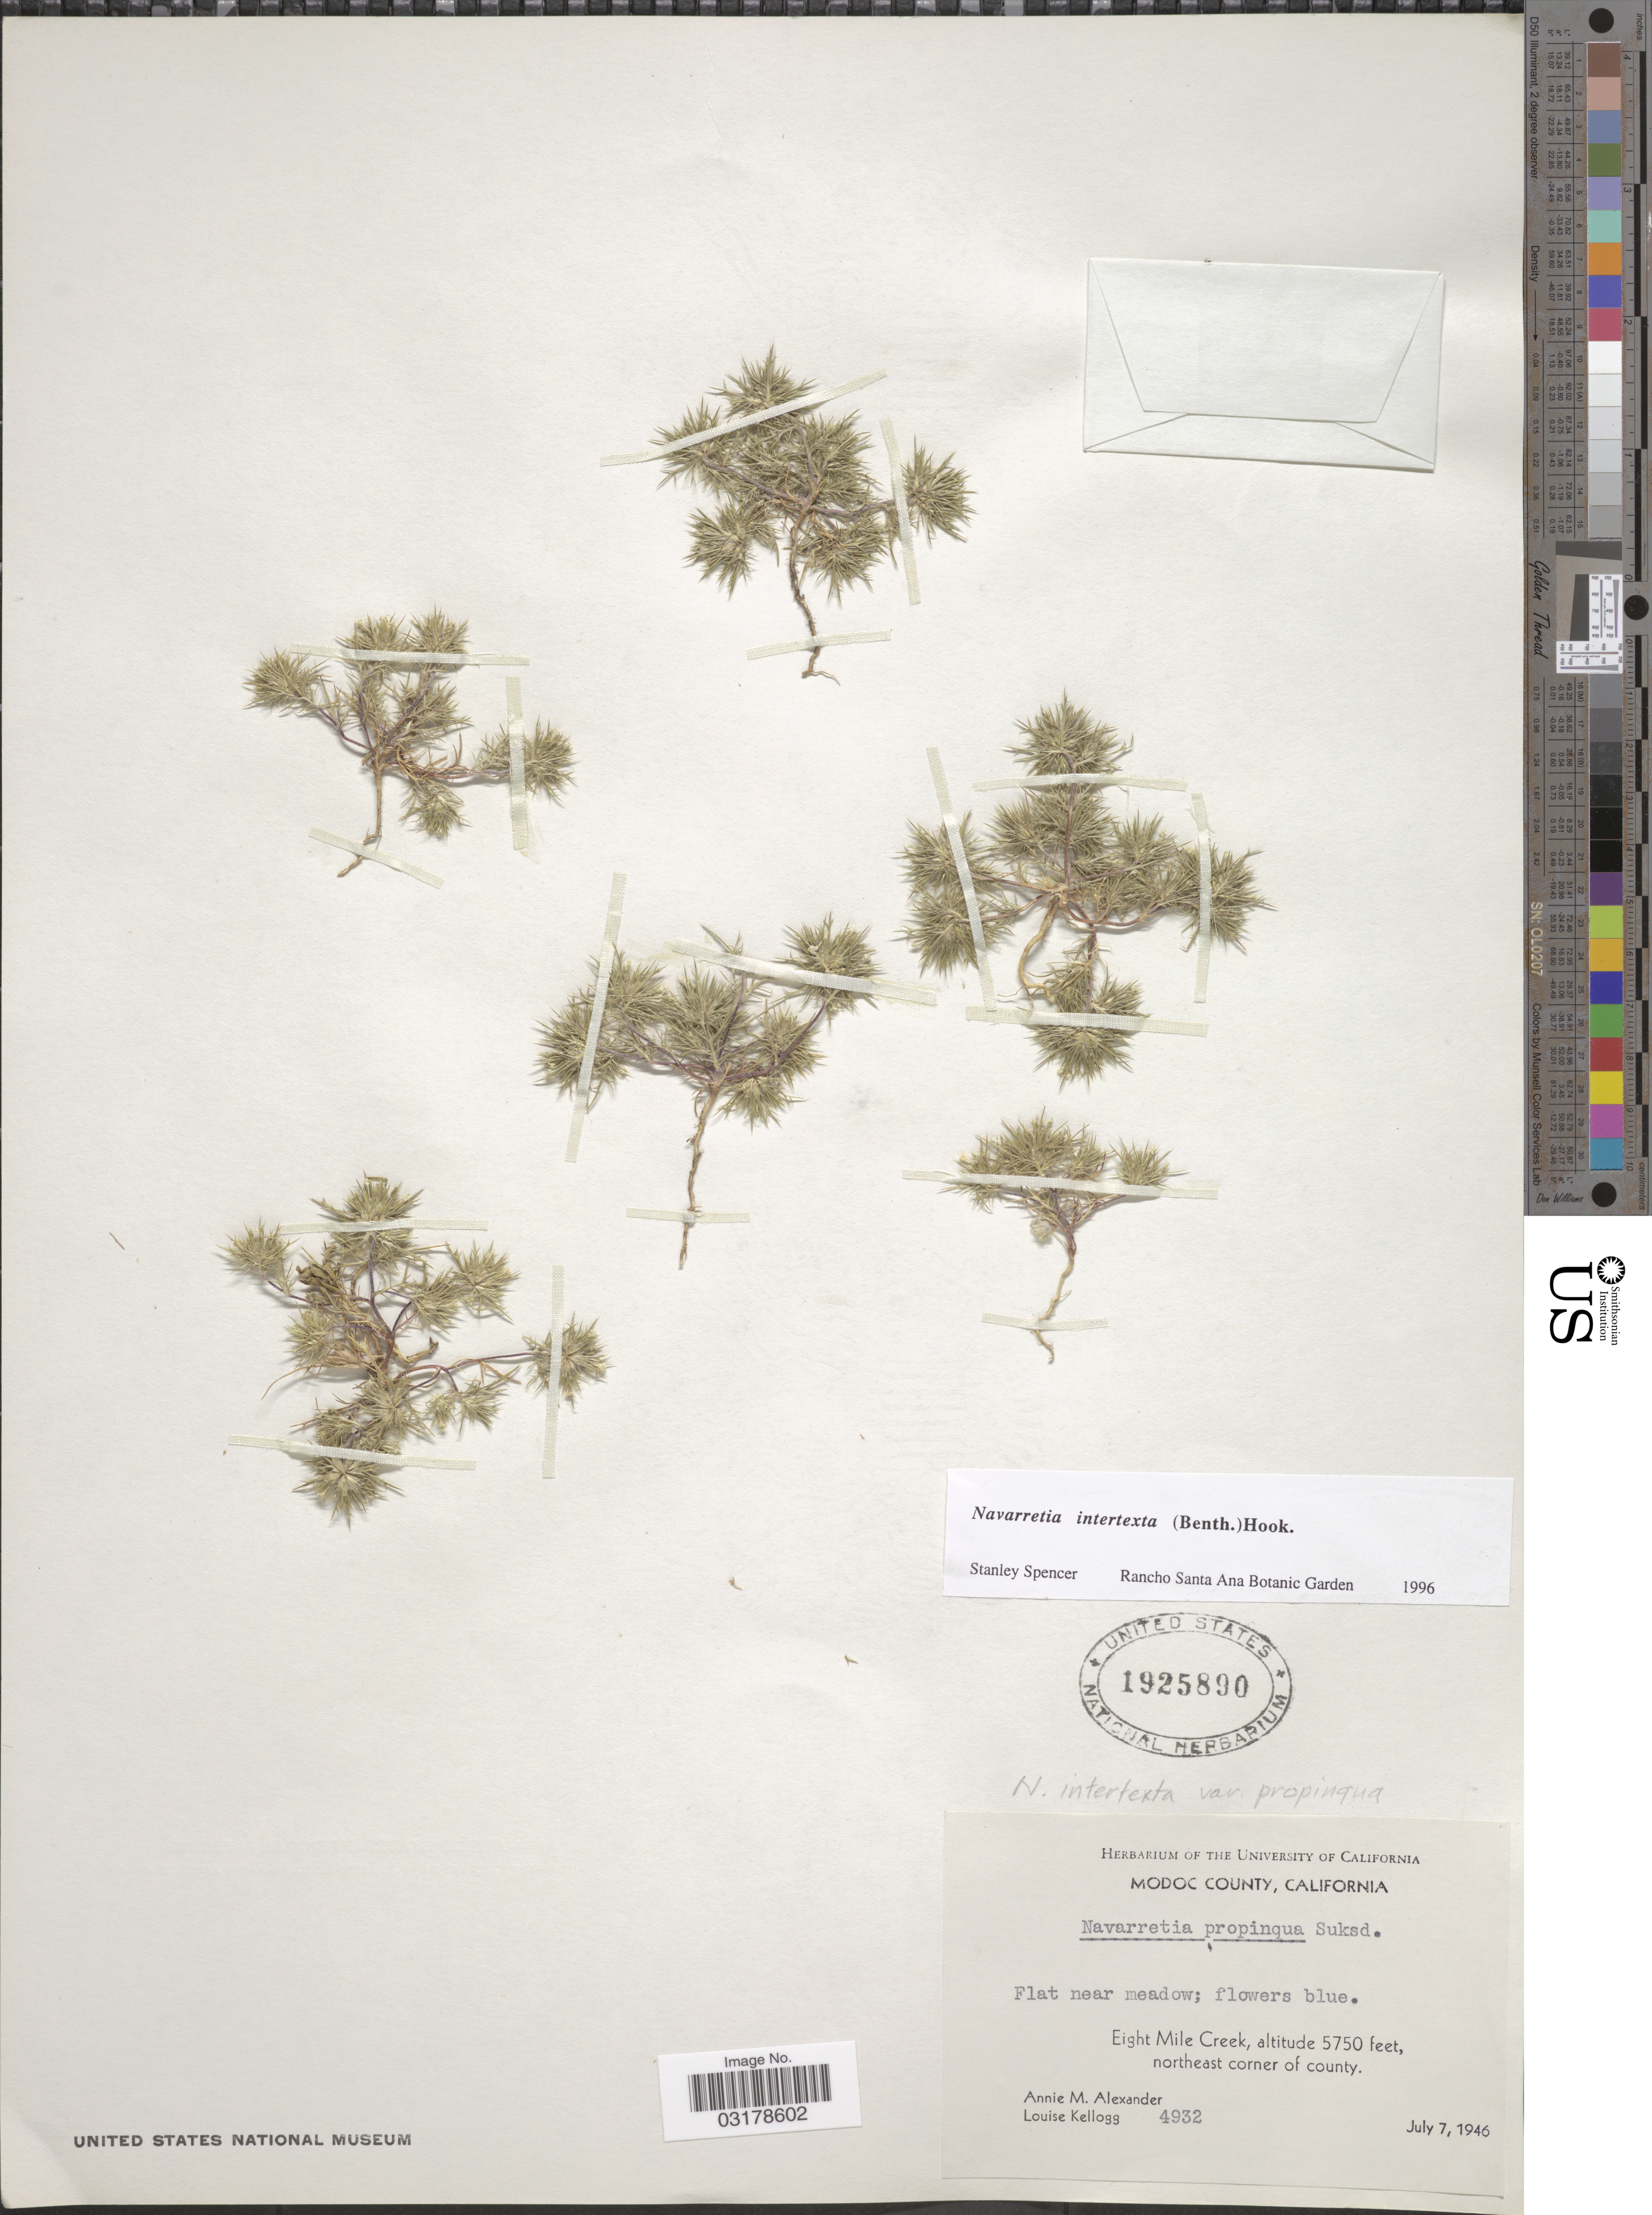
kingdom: Plantae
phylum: Tracheophyta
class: Magnoliopsida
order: Ericales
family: Polemoniaceae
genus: Navarretia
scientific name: Navarretia intertexta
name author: (Benth.) Hook.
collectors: A. M. Alexander & L. Kellogg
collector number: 4932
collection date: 1946-07-07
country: United States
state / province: California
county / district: Modoc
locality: Modoc County. Eight Mile Creek. Northeast corner of county.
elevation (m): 1753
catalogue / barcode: US 1925890